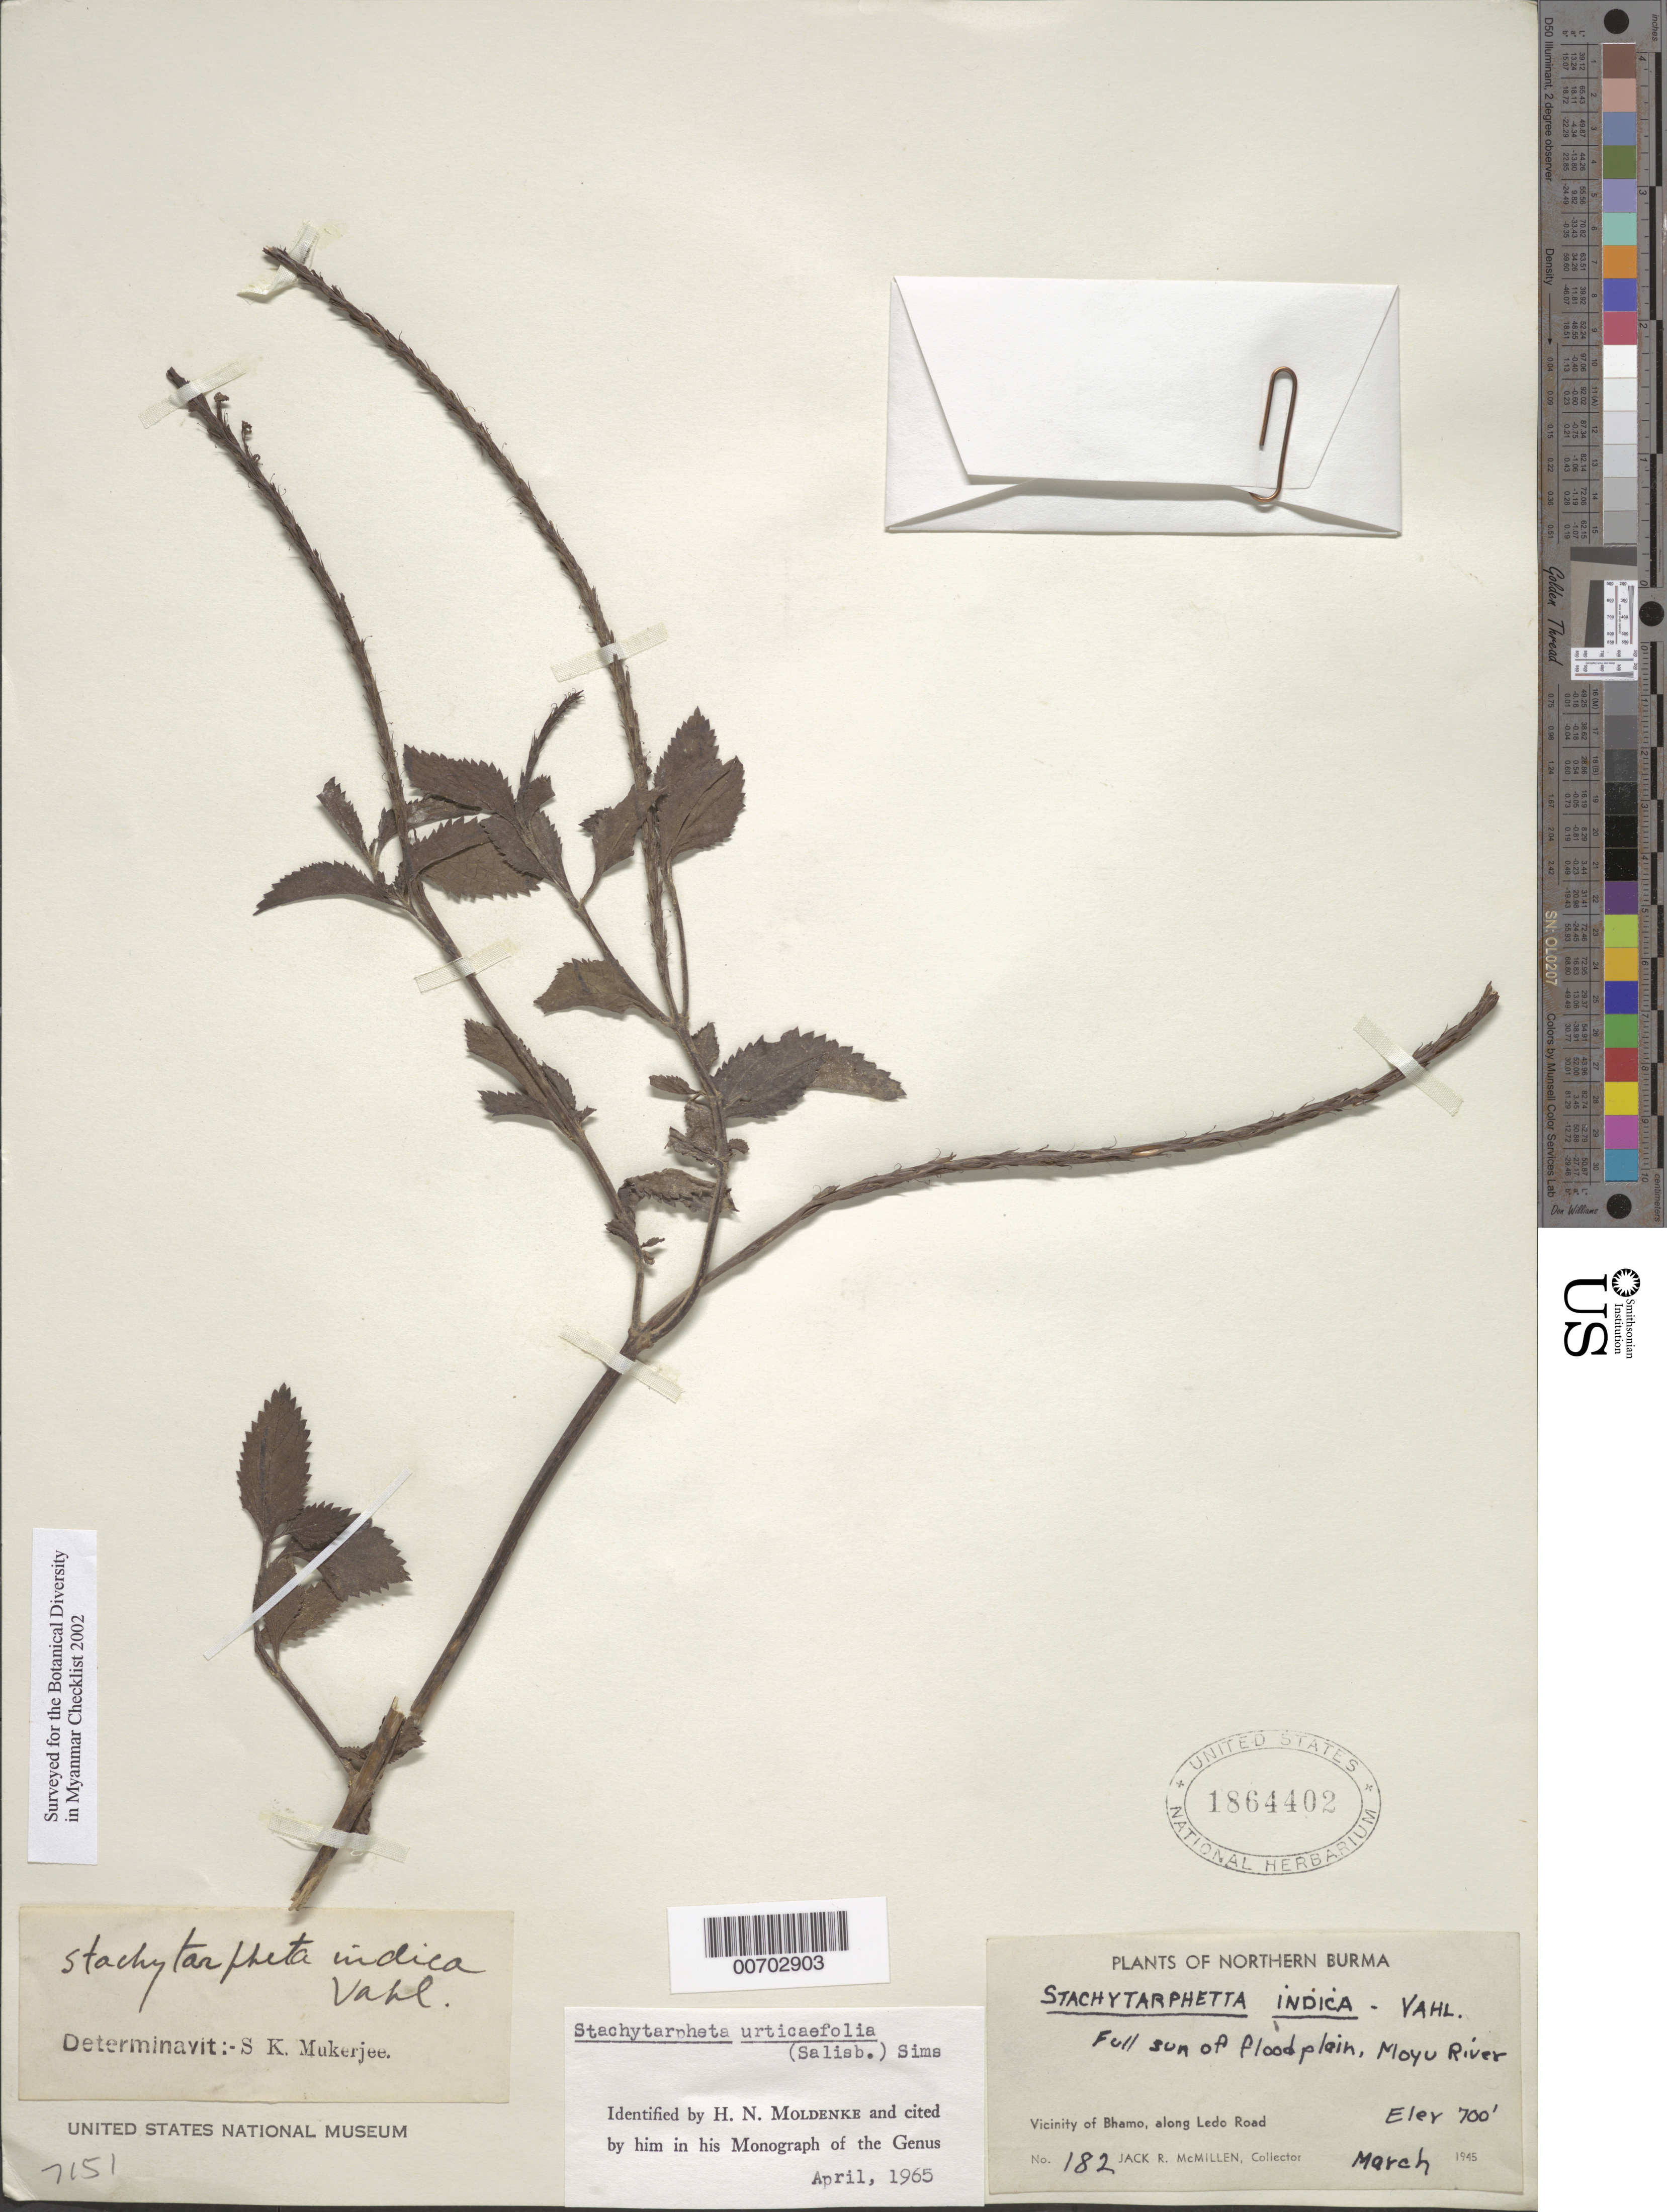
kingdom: Plantae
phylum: Tracheophyta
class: Magnoliopsida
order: Lamiales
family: Verbenaceae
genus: Stachytarpheta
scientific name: Stachytarpheta urticifolia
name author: Sims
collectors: J. McMillen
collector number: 182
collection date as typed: Mar 1945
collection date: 1945-03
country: Myanmar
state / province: Kachin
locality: Bhamo, along Ledo Road, Moyu R.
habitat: Full sun, in floodplain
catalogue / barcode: US 1864402